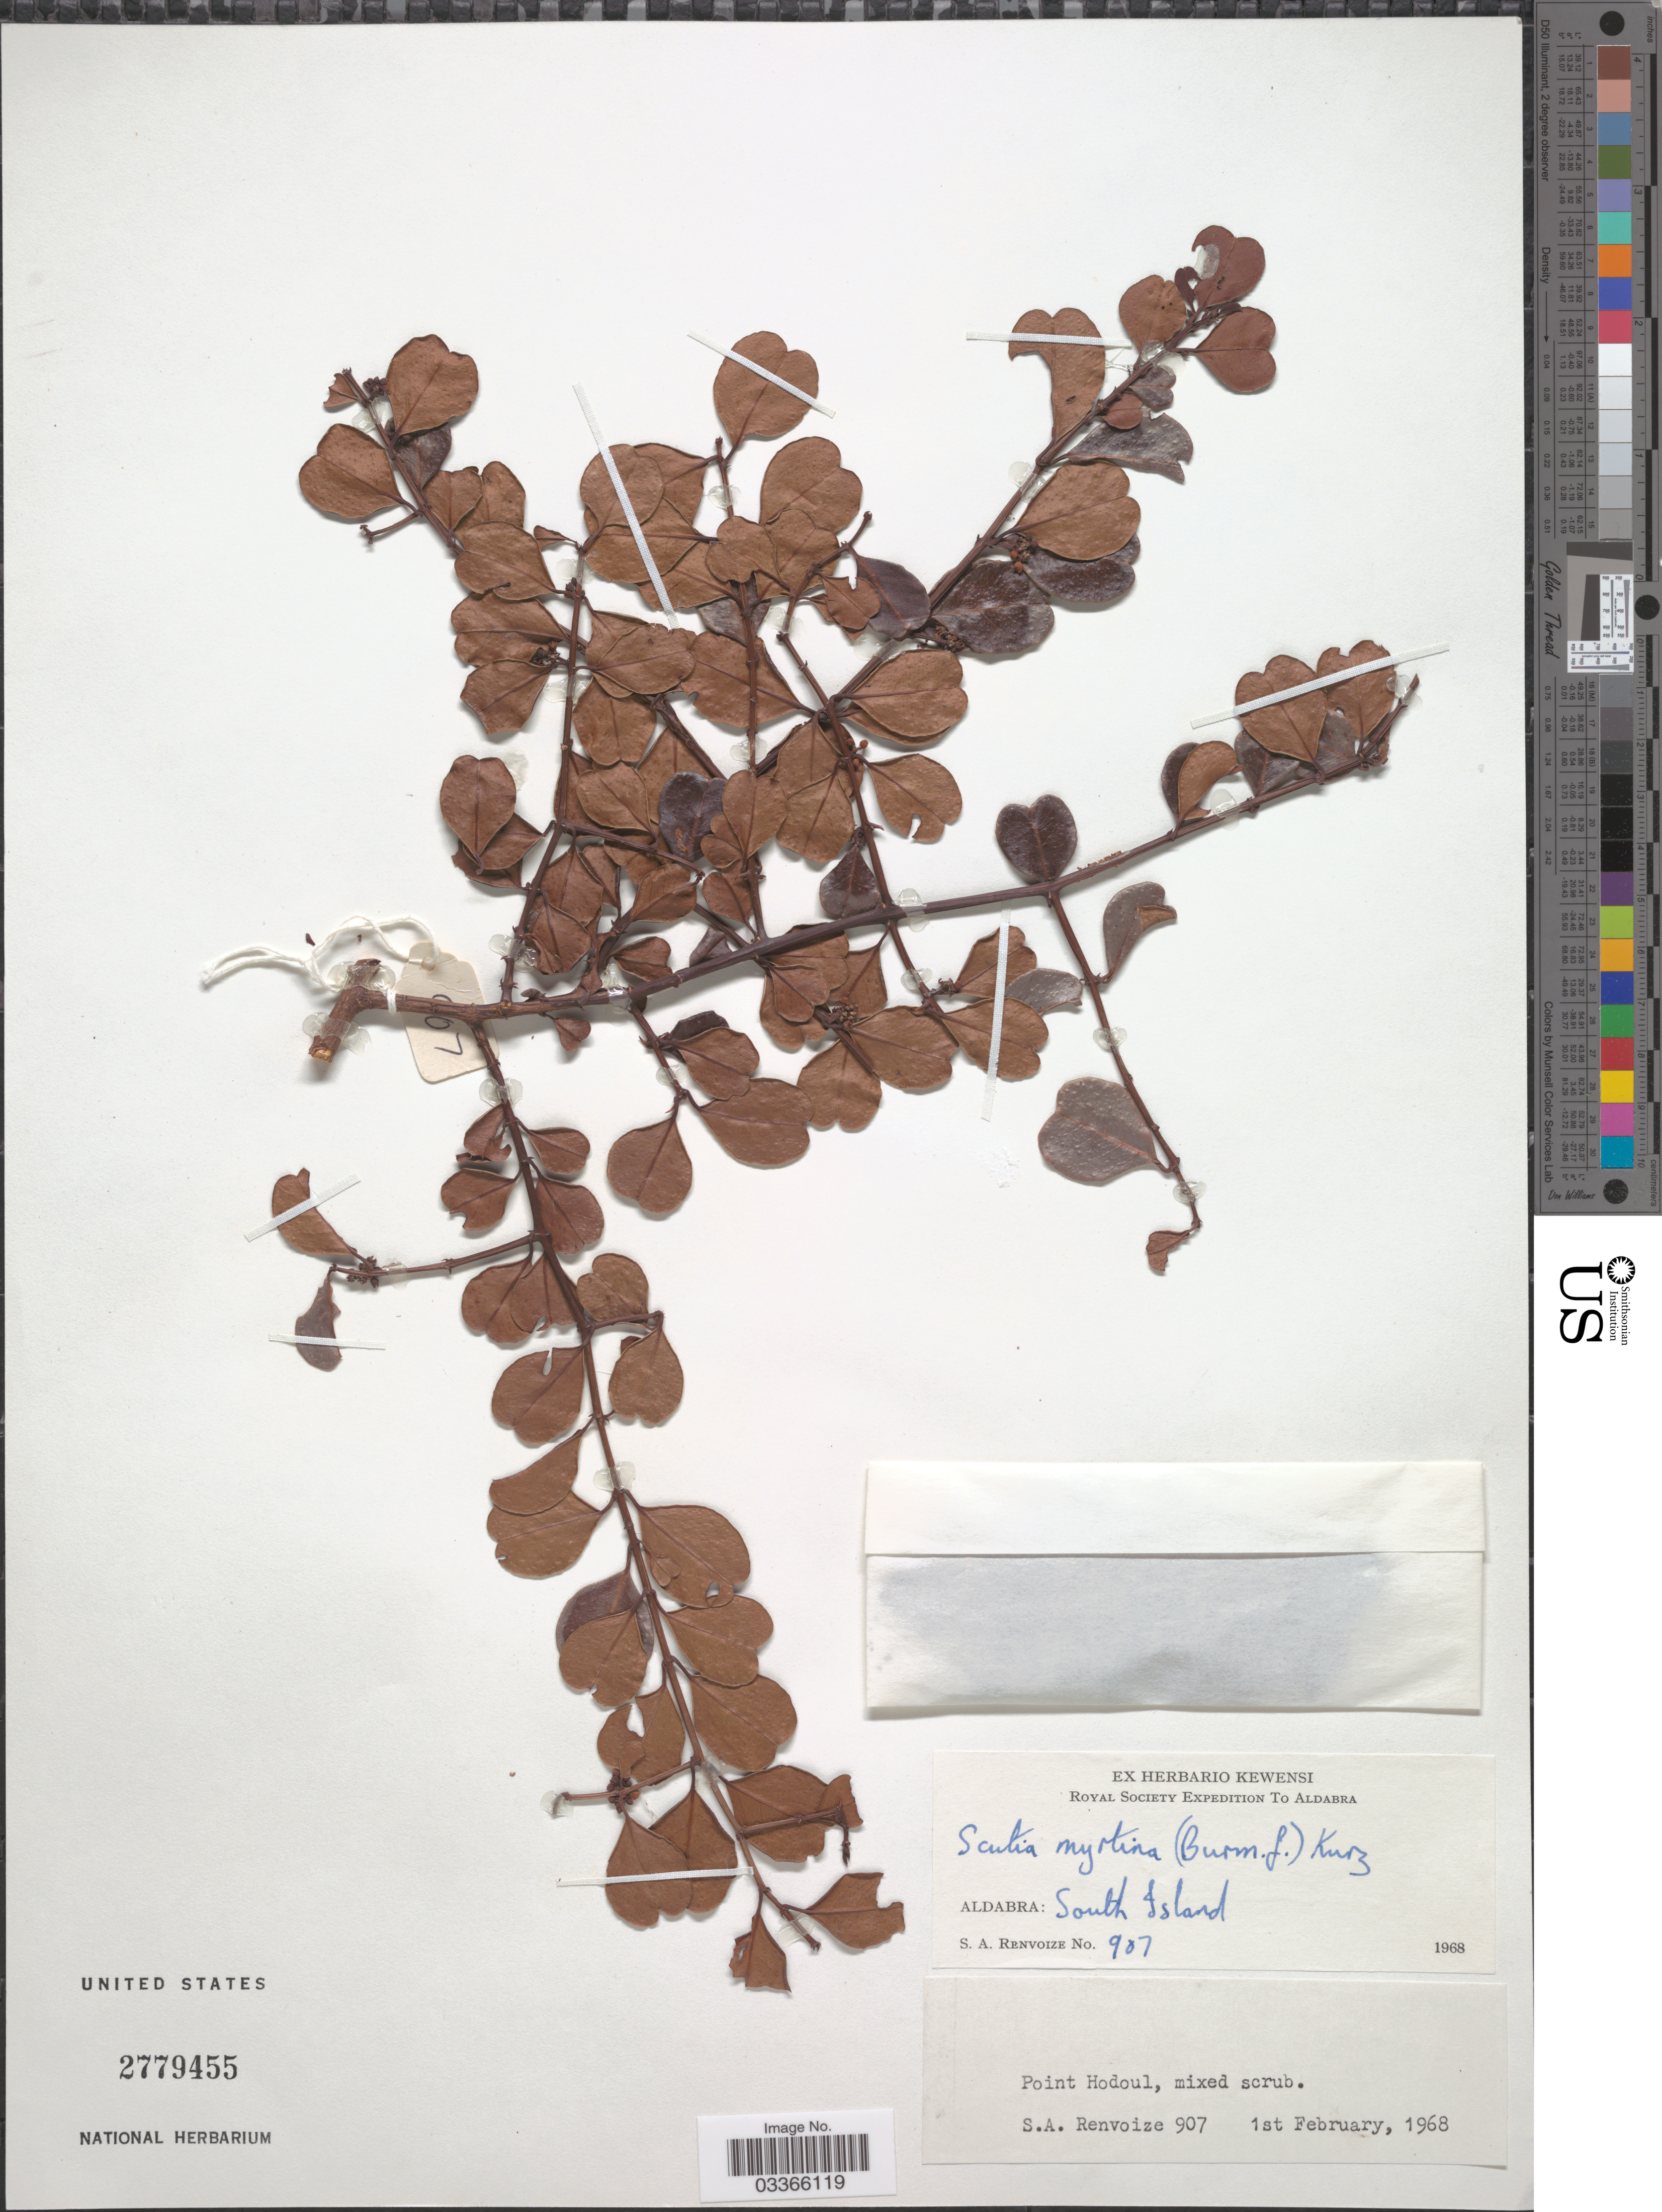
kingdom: Plantae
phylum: Tracheophyta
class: Magnoliopsida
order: Rosales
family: Rhamnaceae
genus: Scutia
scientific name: Scutia myrtina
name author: (Burm. f.) Kurz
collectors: S. A. Renvoize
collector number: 907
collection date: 1968-02-01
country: Seychelles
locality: Aldabra: South Island, Point Hodoul.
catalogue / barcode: US 2779455